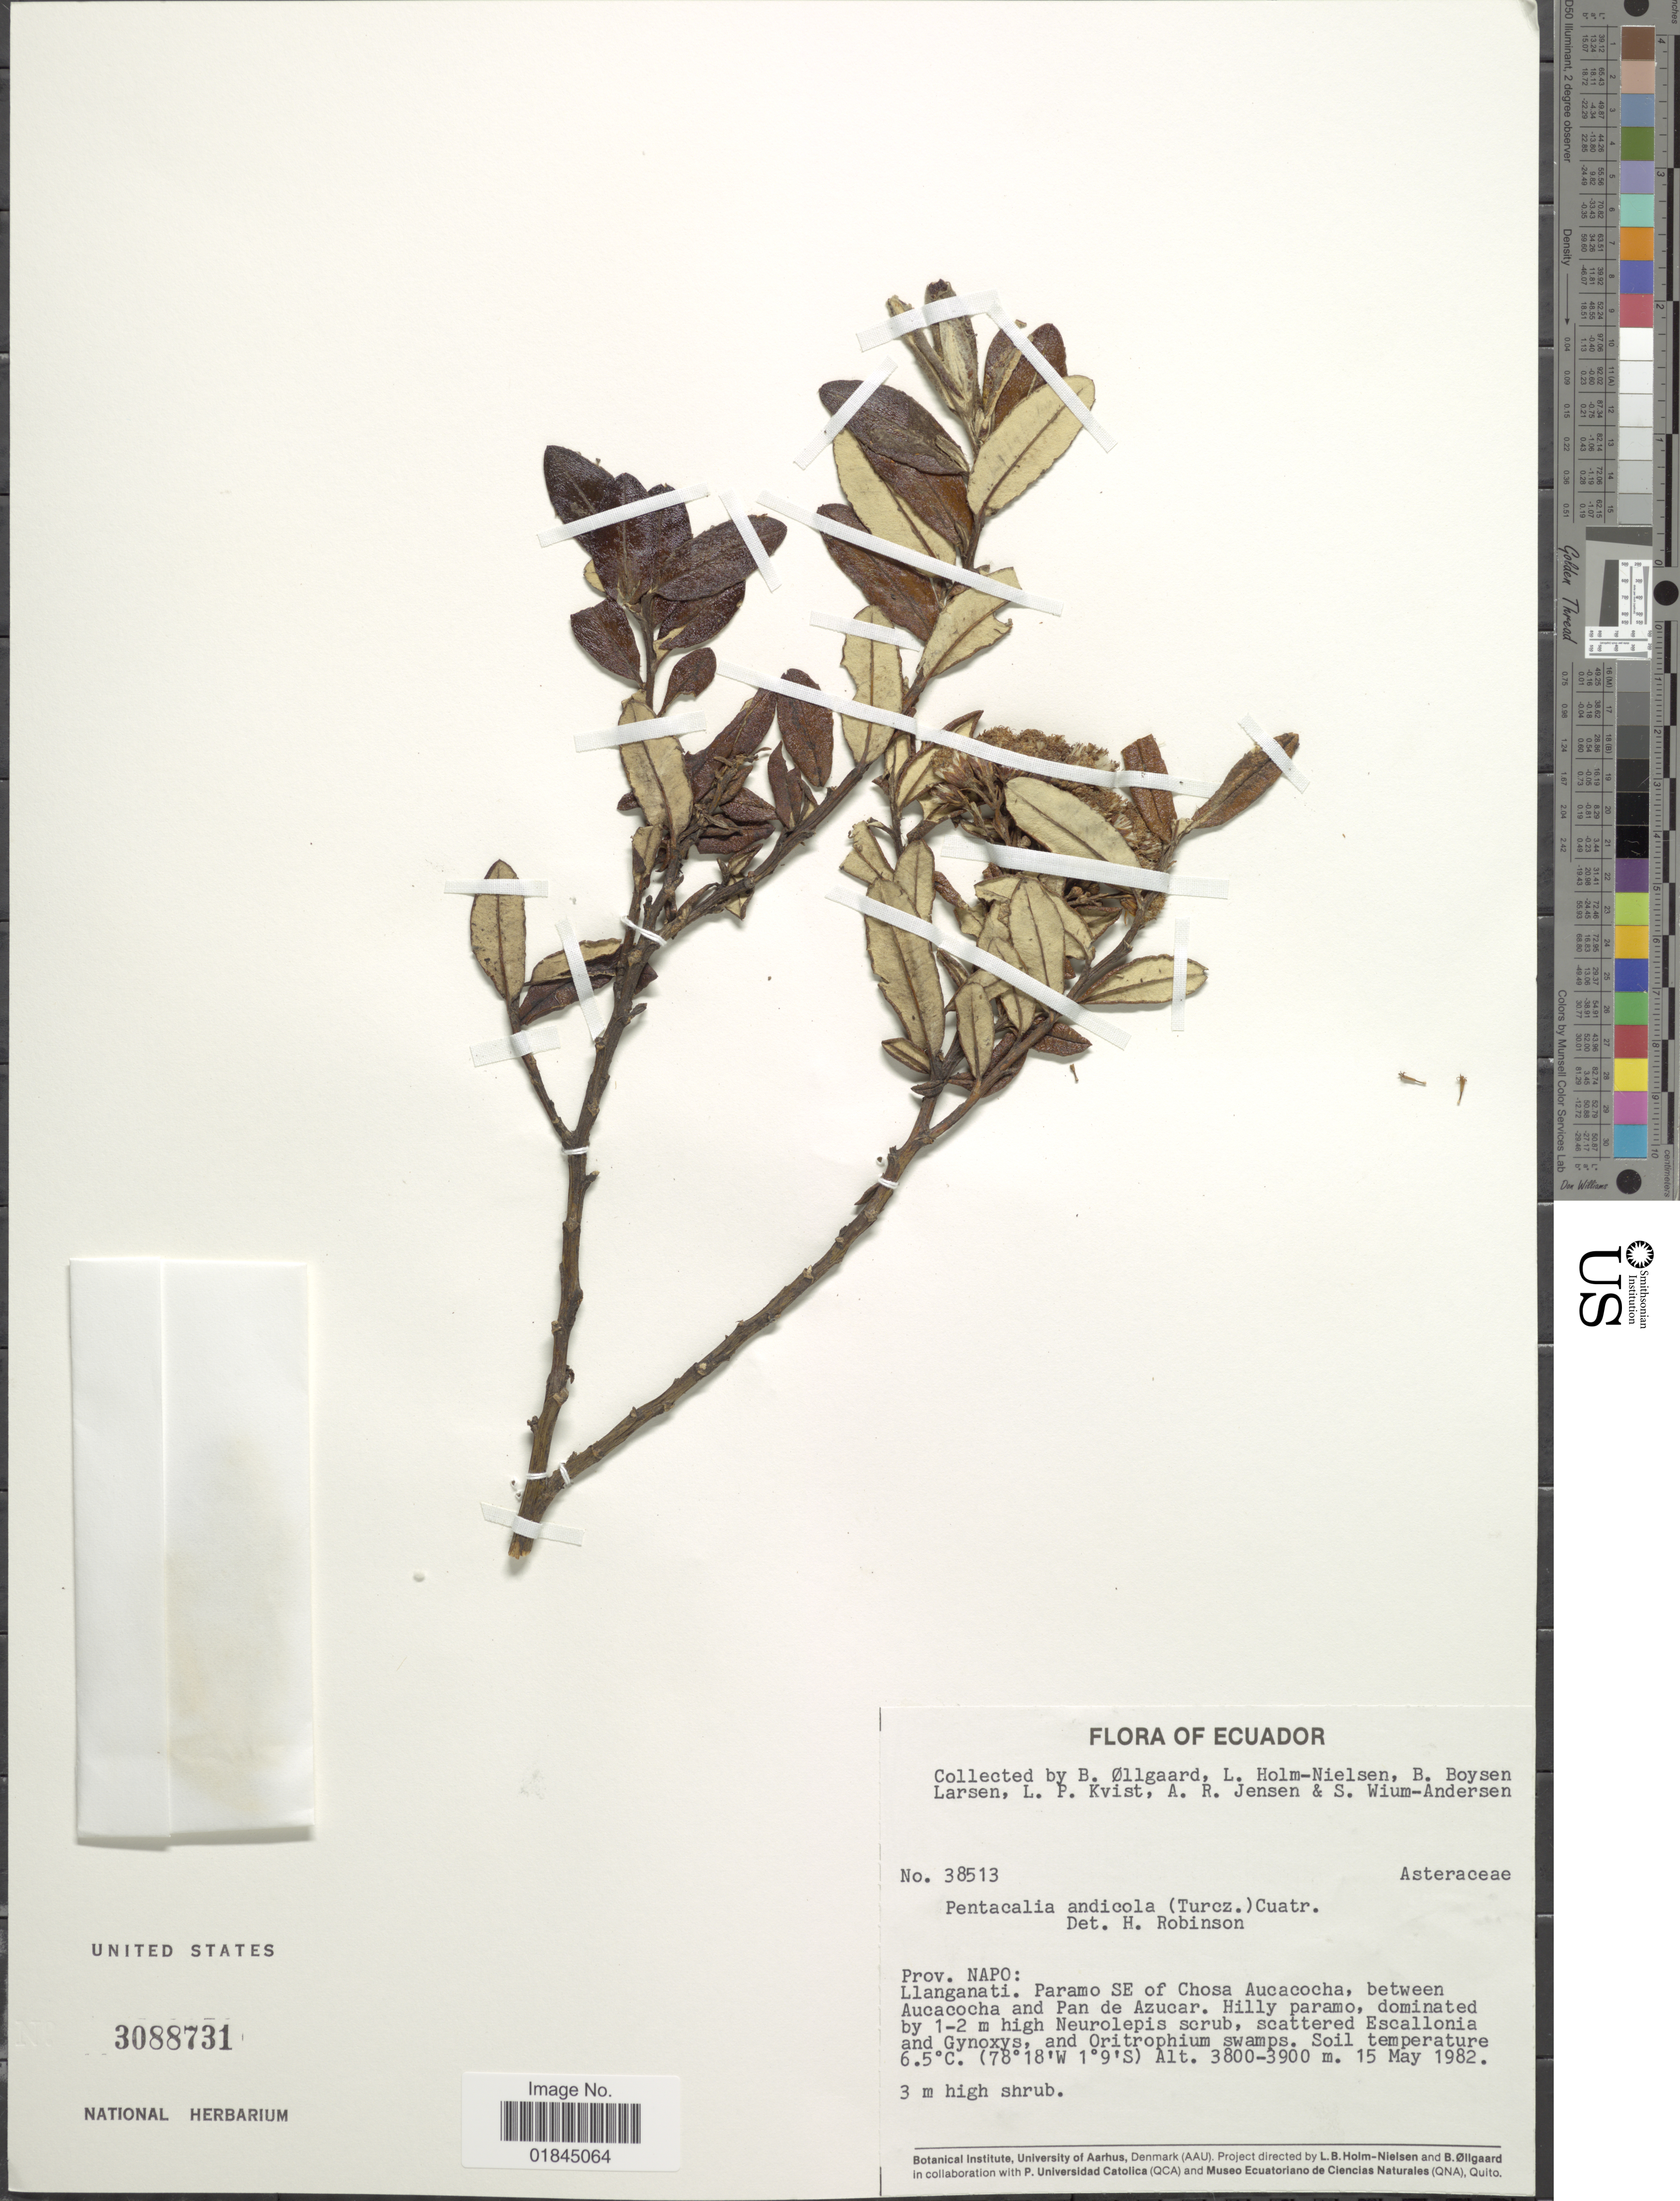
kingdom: Plantae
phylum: Tracheophyta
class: Magnoliopsida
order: Asterales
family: Asteraceae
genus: Pentacalia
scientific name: Pentacalia andicola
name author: (Turcz.) Cuatrec.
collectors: B. Øllgaard, L. B. Holm-Nielsen, B. Boysen Larsen, L. P. Kvist & et al.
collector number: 38513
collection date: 1982-05-15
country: Ecuador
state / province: Napo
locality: Llanganati. paramo SE of Chosa Aucacocha, between Aucacocha and Pan de Azucar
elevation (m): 3800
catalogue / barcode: US 3088731